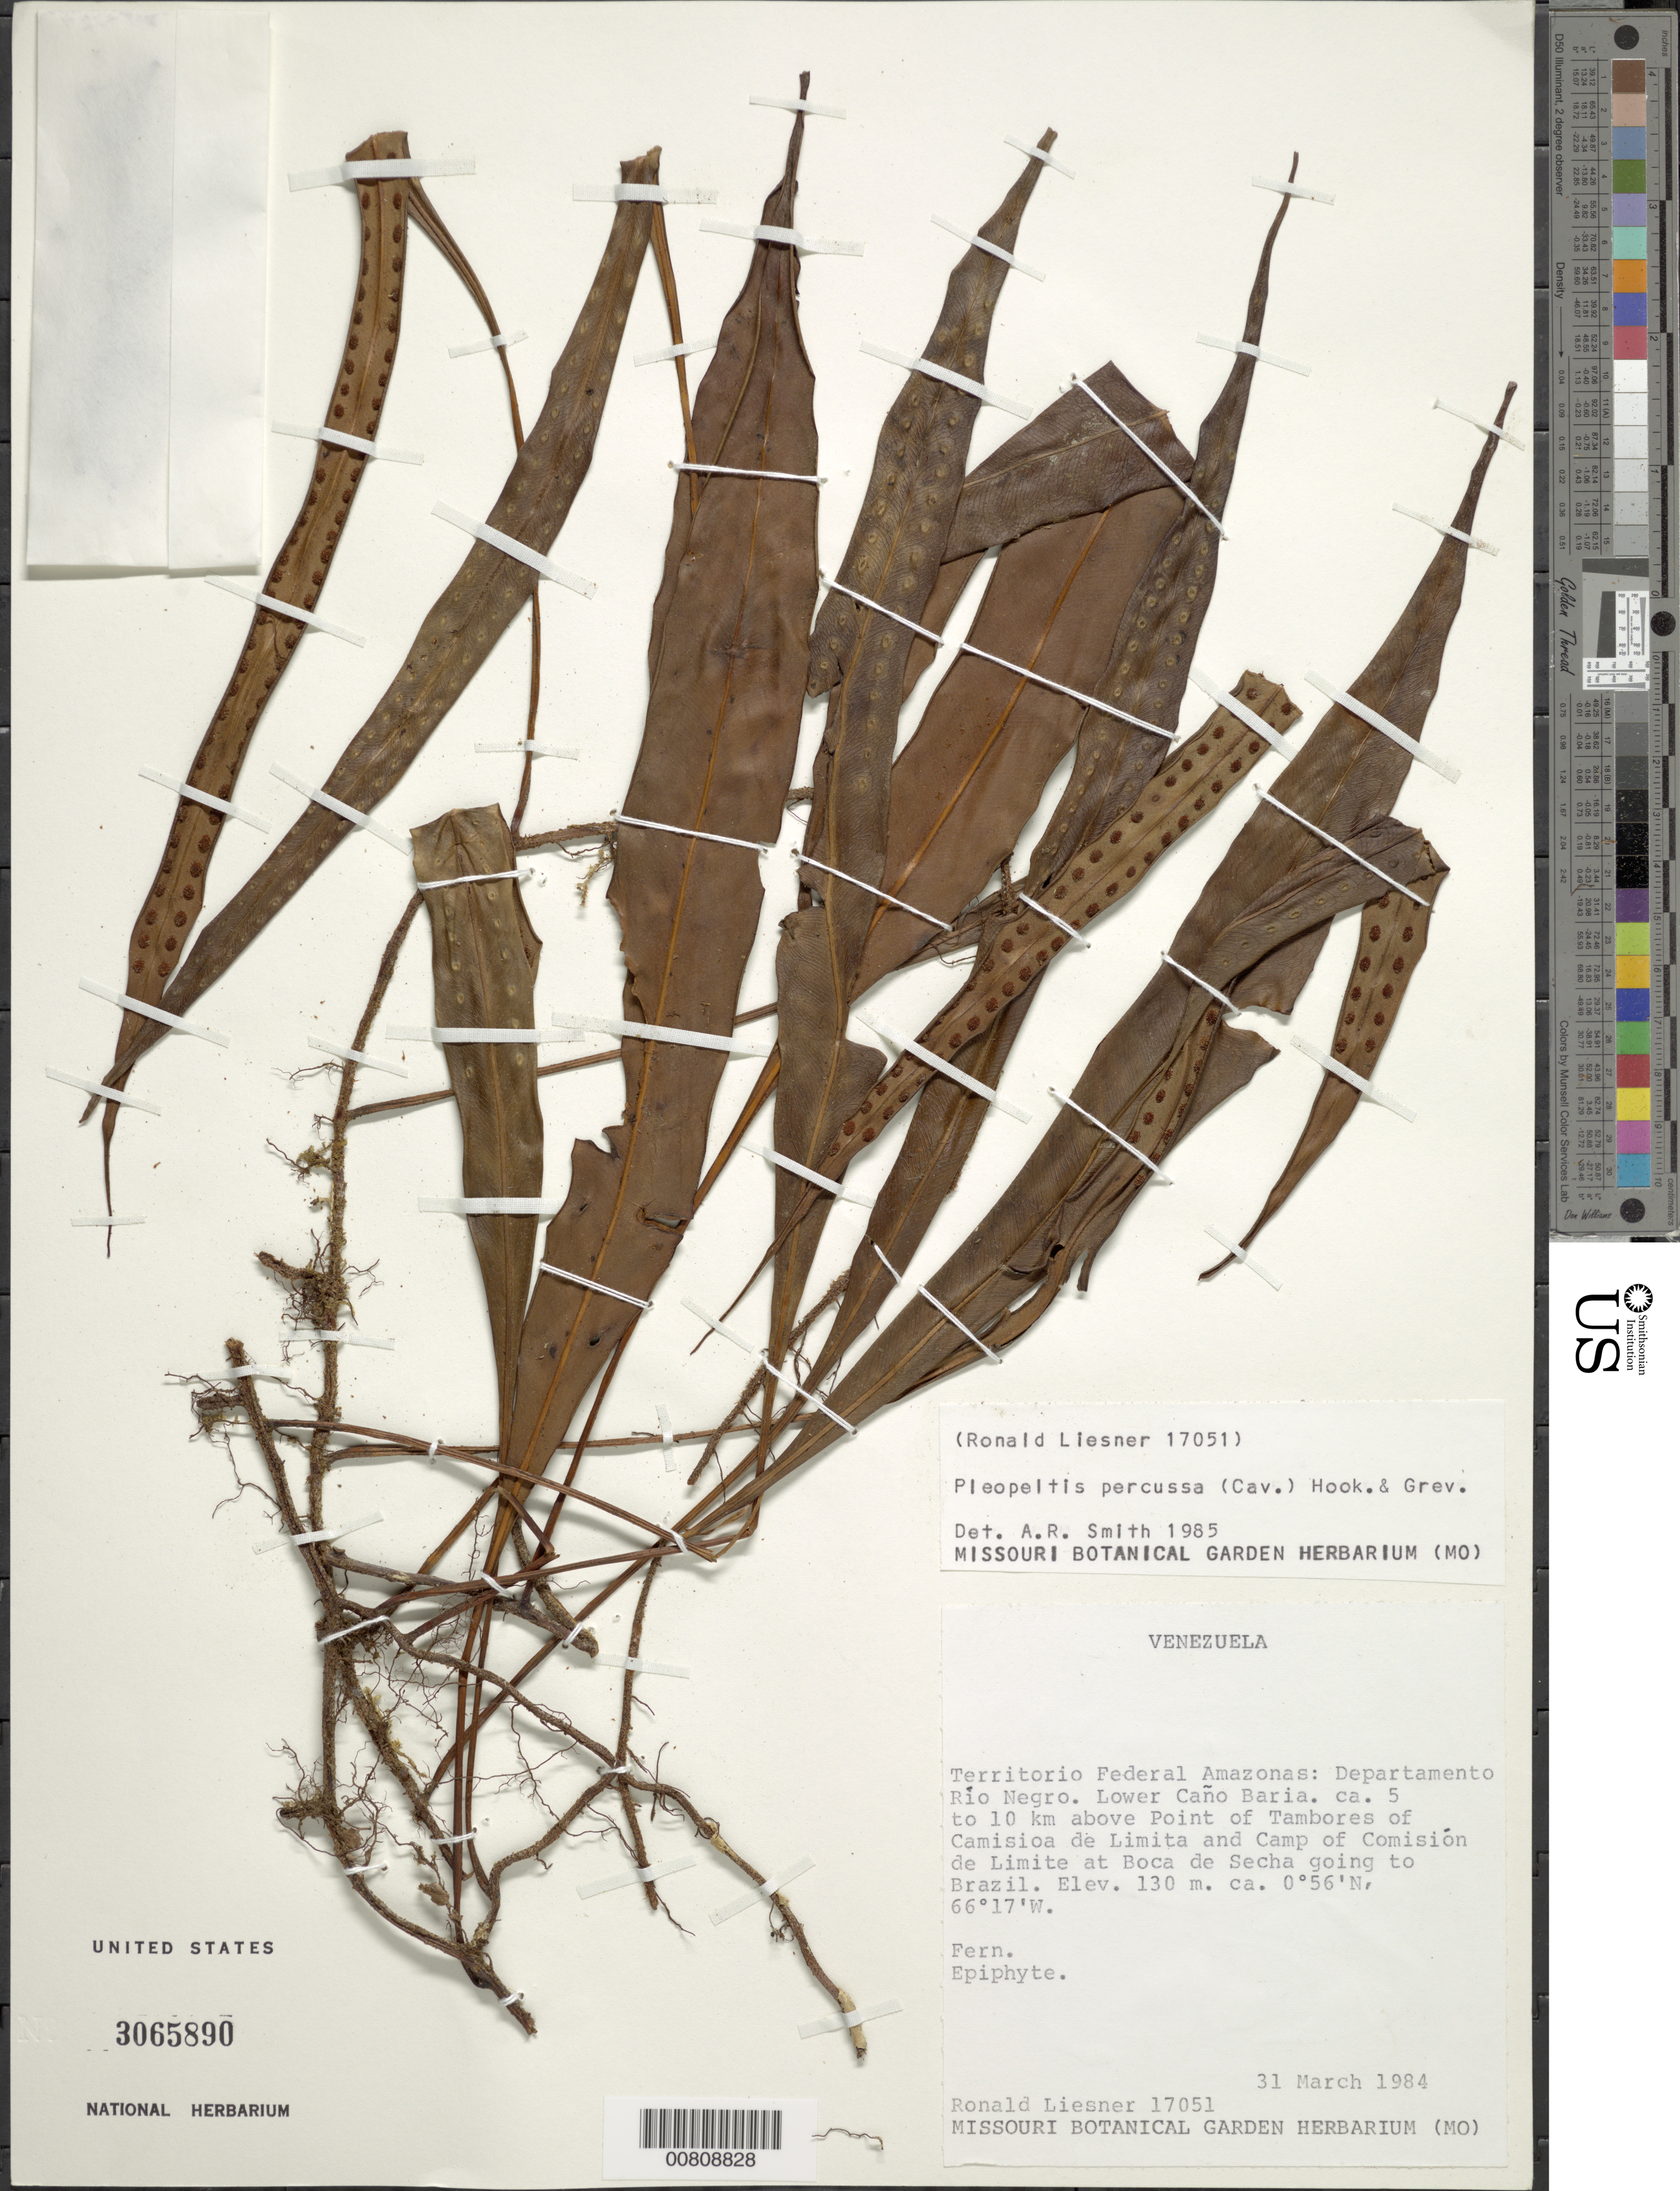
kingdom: Plantae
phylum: Tracheophyta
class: Polypodiopsida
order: Polypodiales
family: Polypodiaceae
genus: Microgramma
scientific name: Microgramma percussa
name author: (Cav.) de la Sota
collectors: R. L. Liesner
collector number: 17051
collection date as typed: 31-Mar-84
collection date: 1984-03-31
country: Venezuela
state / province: Amazonas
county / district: Río Negro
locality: Río Baria, lower, ca 5-0 km above Point Tambores of Camisioa de Limita and Camp of Comision de Limite at Boca de Secha going to Brazil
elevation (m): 130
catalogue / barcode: US 3065890